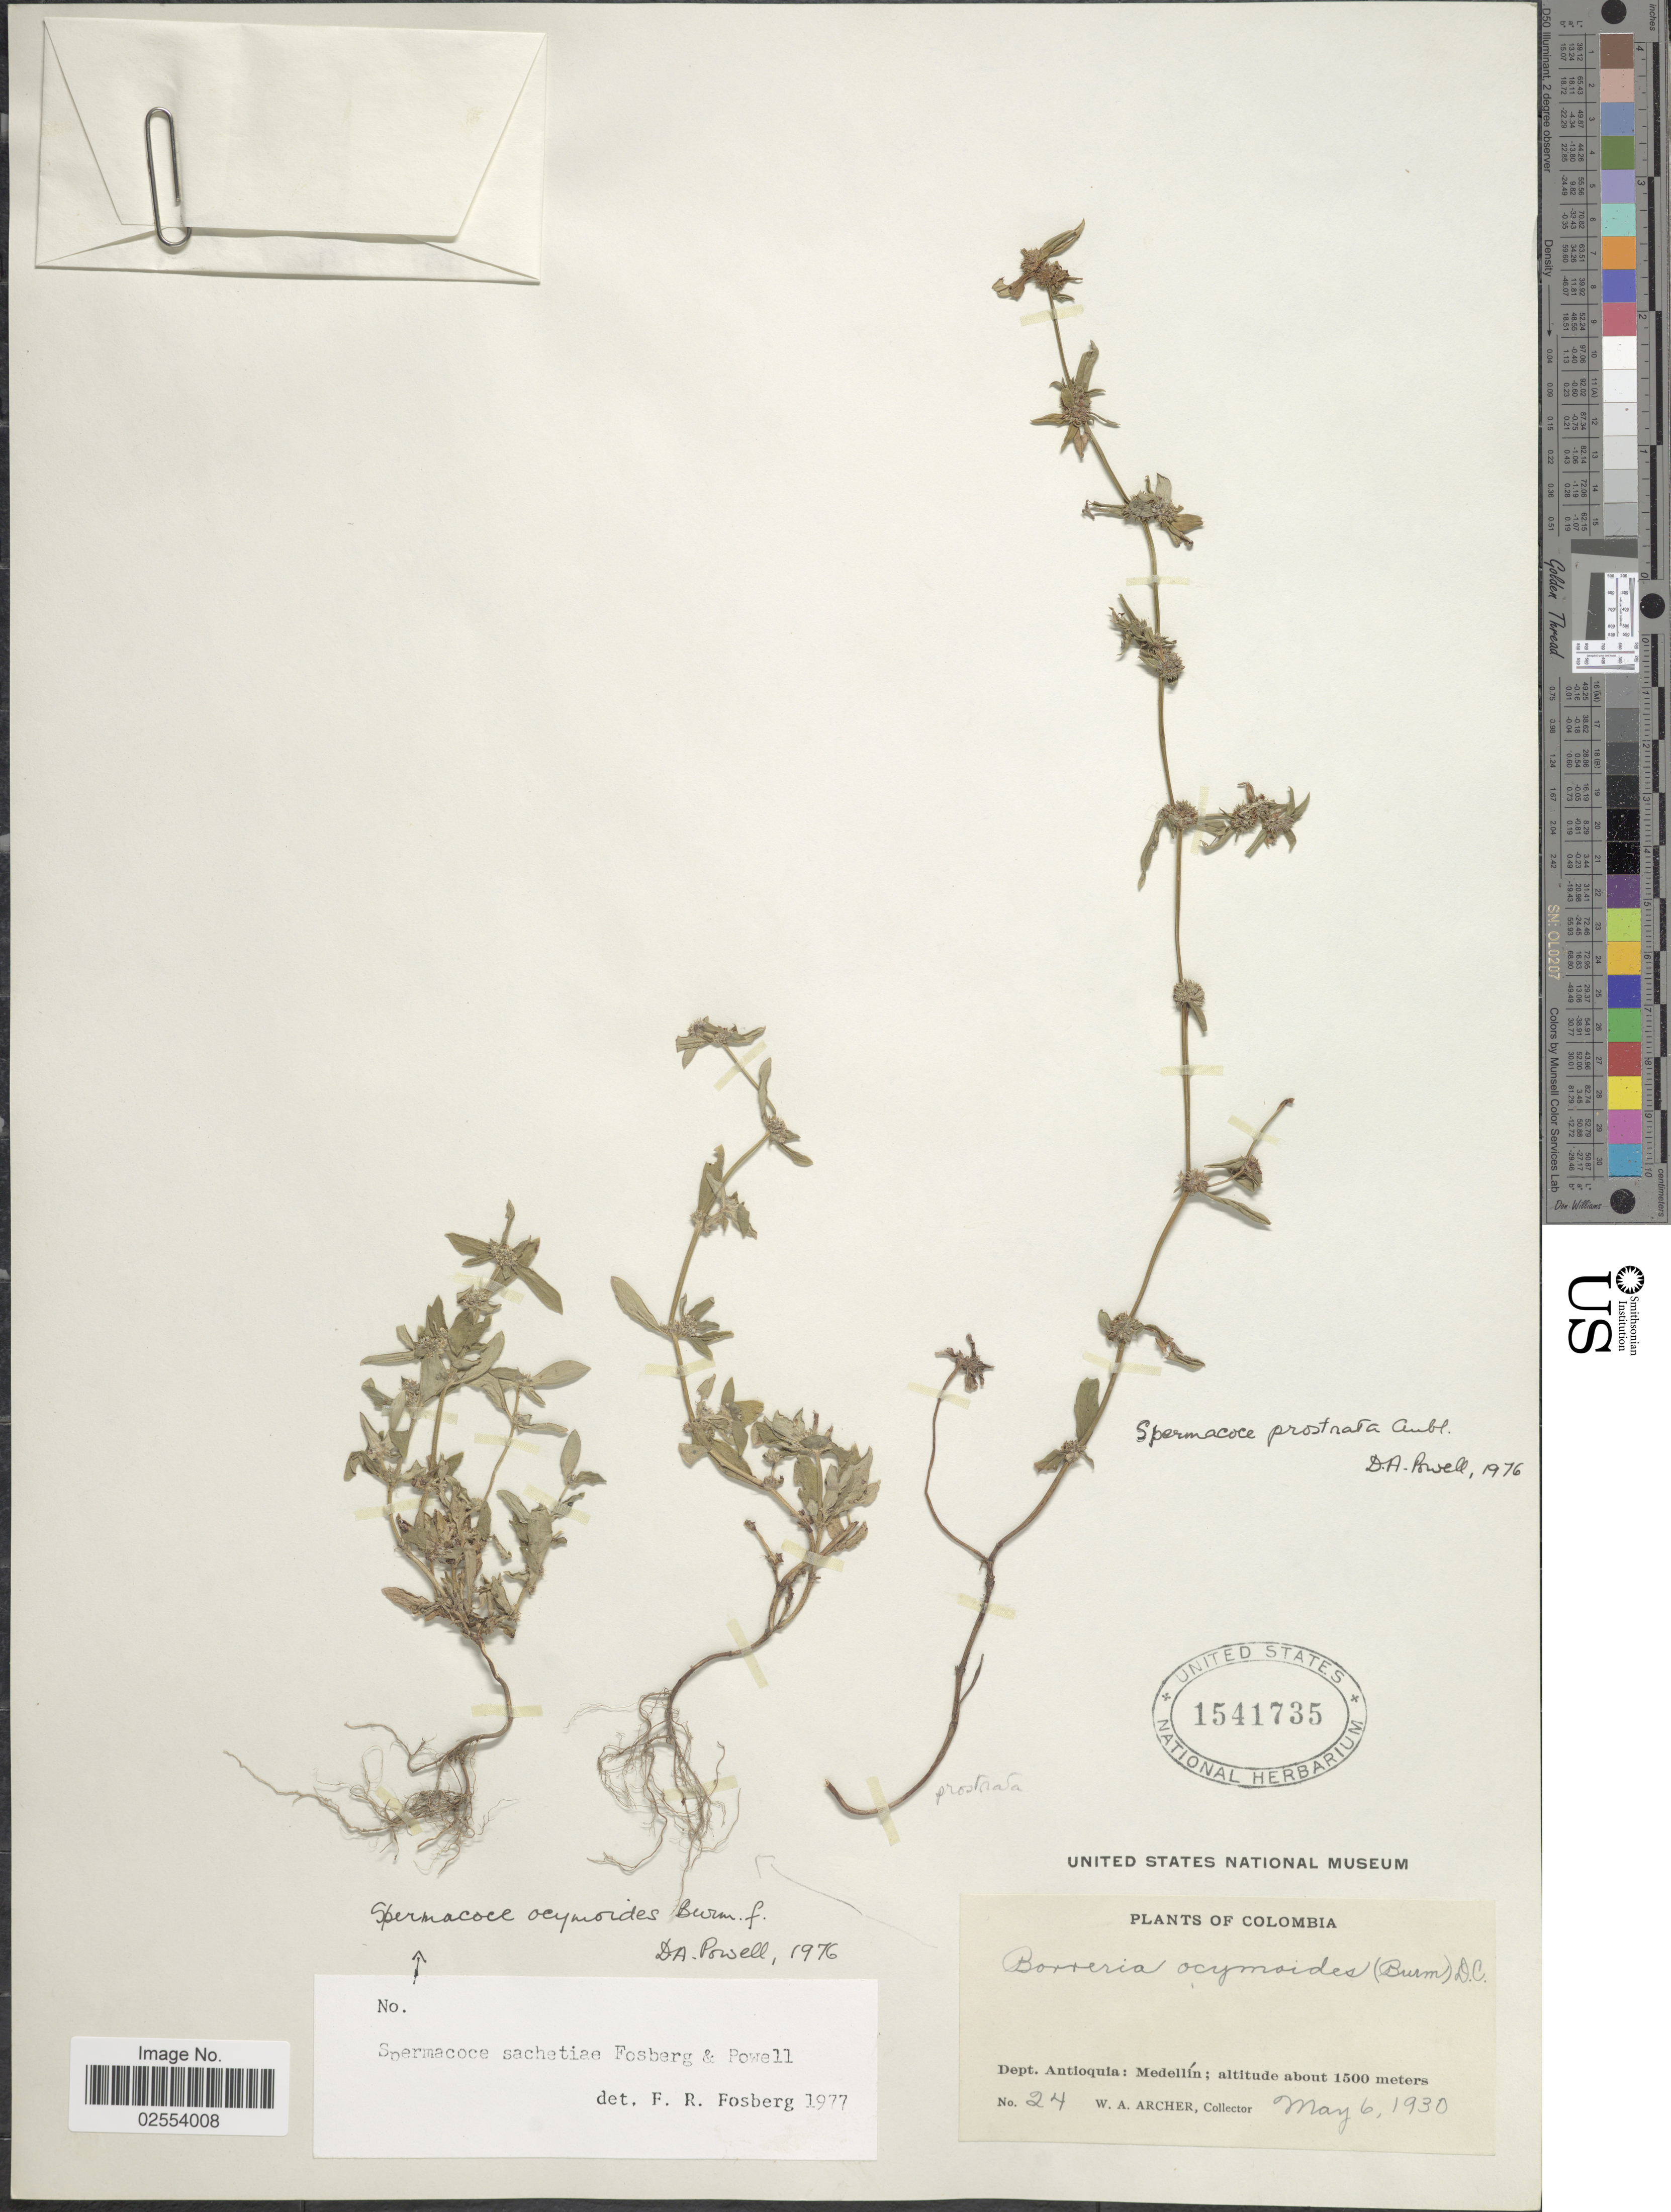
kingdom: Plantae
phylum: Tracheophyta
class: Magnoliopsida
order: Gentianales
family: Rubiaceae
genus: Spermacoce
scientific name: Spermacoce mauritiana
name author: Gideon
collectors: W. A. Archer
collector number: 24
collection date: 1930-05-06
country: Colombia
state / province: Antioquia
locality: Medellin.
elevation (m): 1500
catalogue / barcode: US 1541735